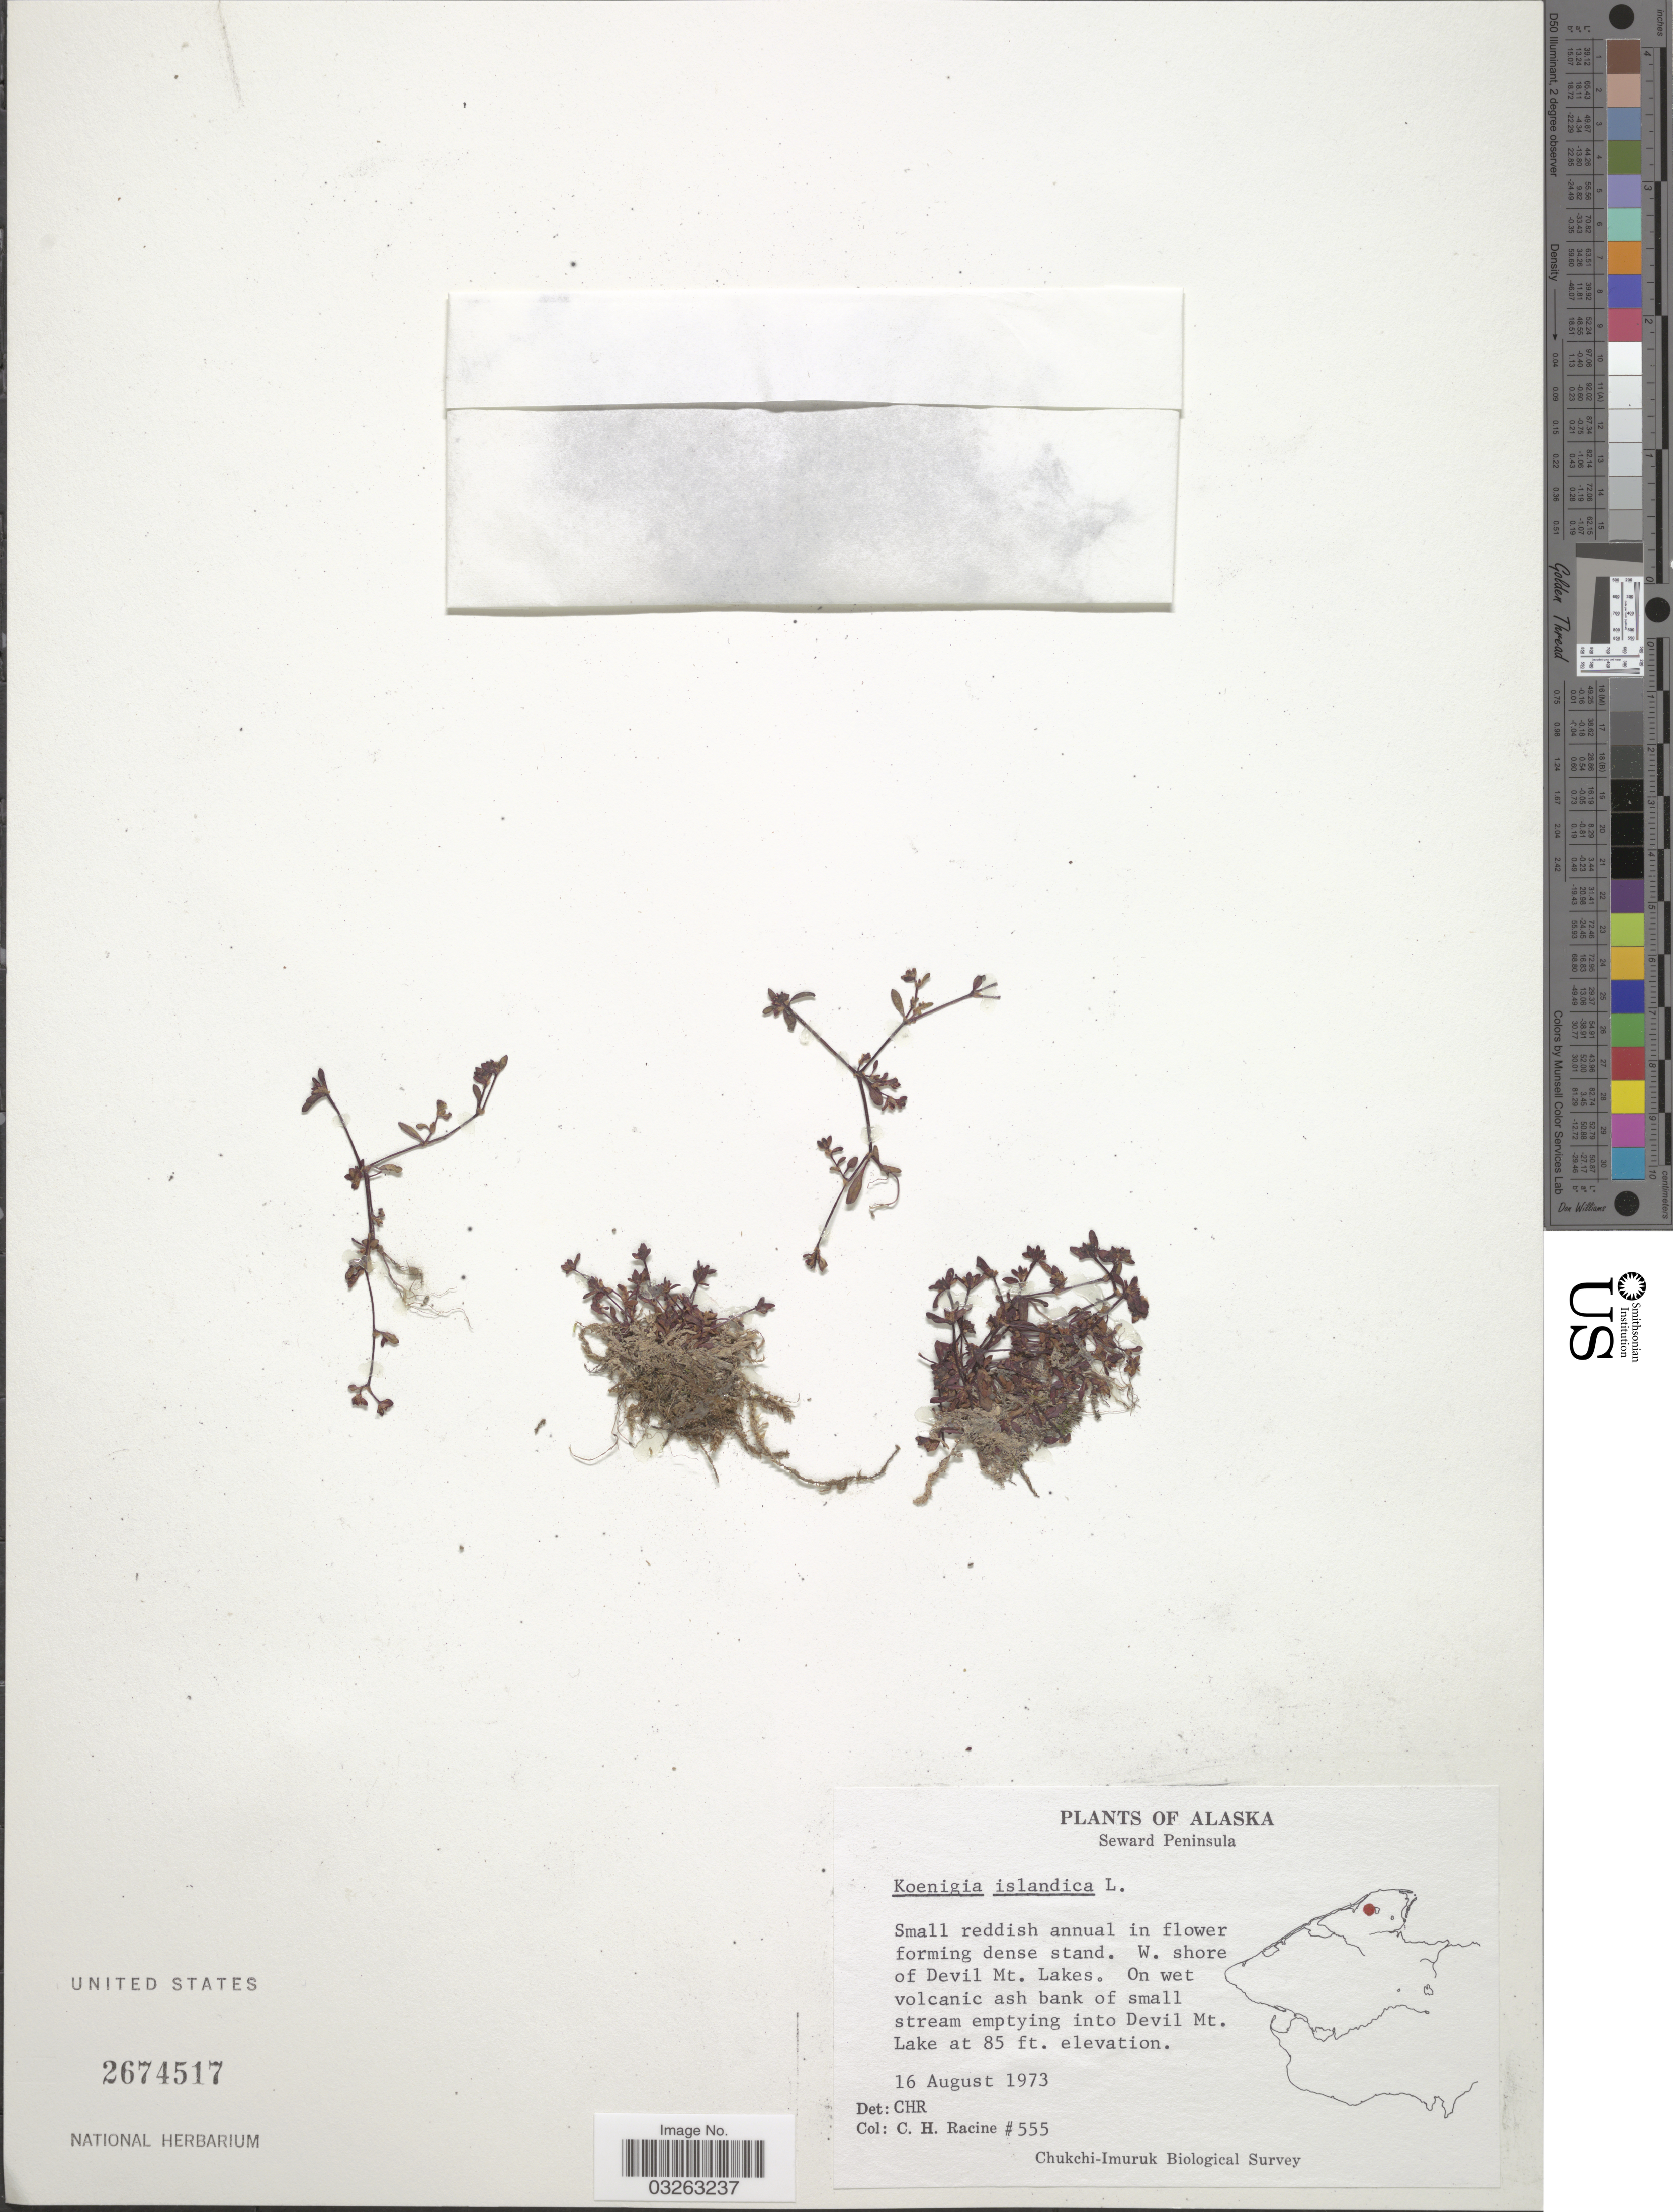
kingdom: Plantae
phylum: Tracheophyta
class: Magnoliopsida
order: Caryophyllales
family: Polygonaceae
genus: Koenigia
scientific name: Koenigia islandica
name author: L.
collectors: C. Racine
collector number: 555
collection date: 1973-08-16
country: United States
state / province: Alaska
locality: Seward Peninsula. W. shore of Devil Mt. Lakes. On wet volcanic ash bank of small stream emptying into Devil Mt. Lake.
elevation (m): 26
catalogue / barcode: US 2674517